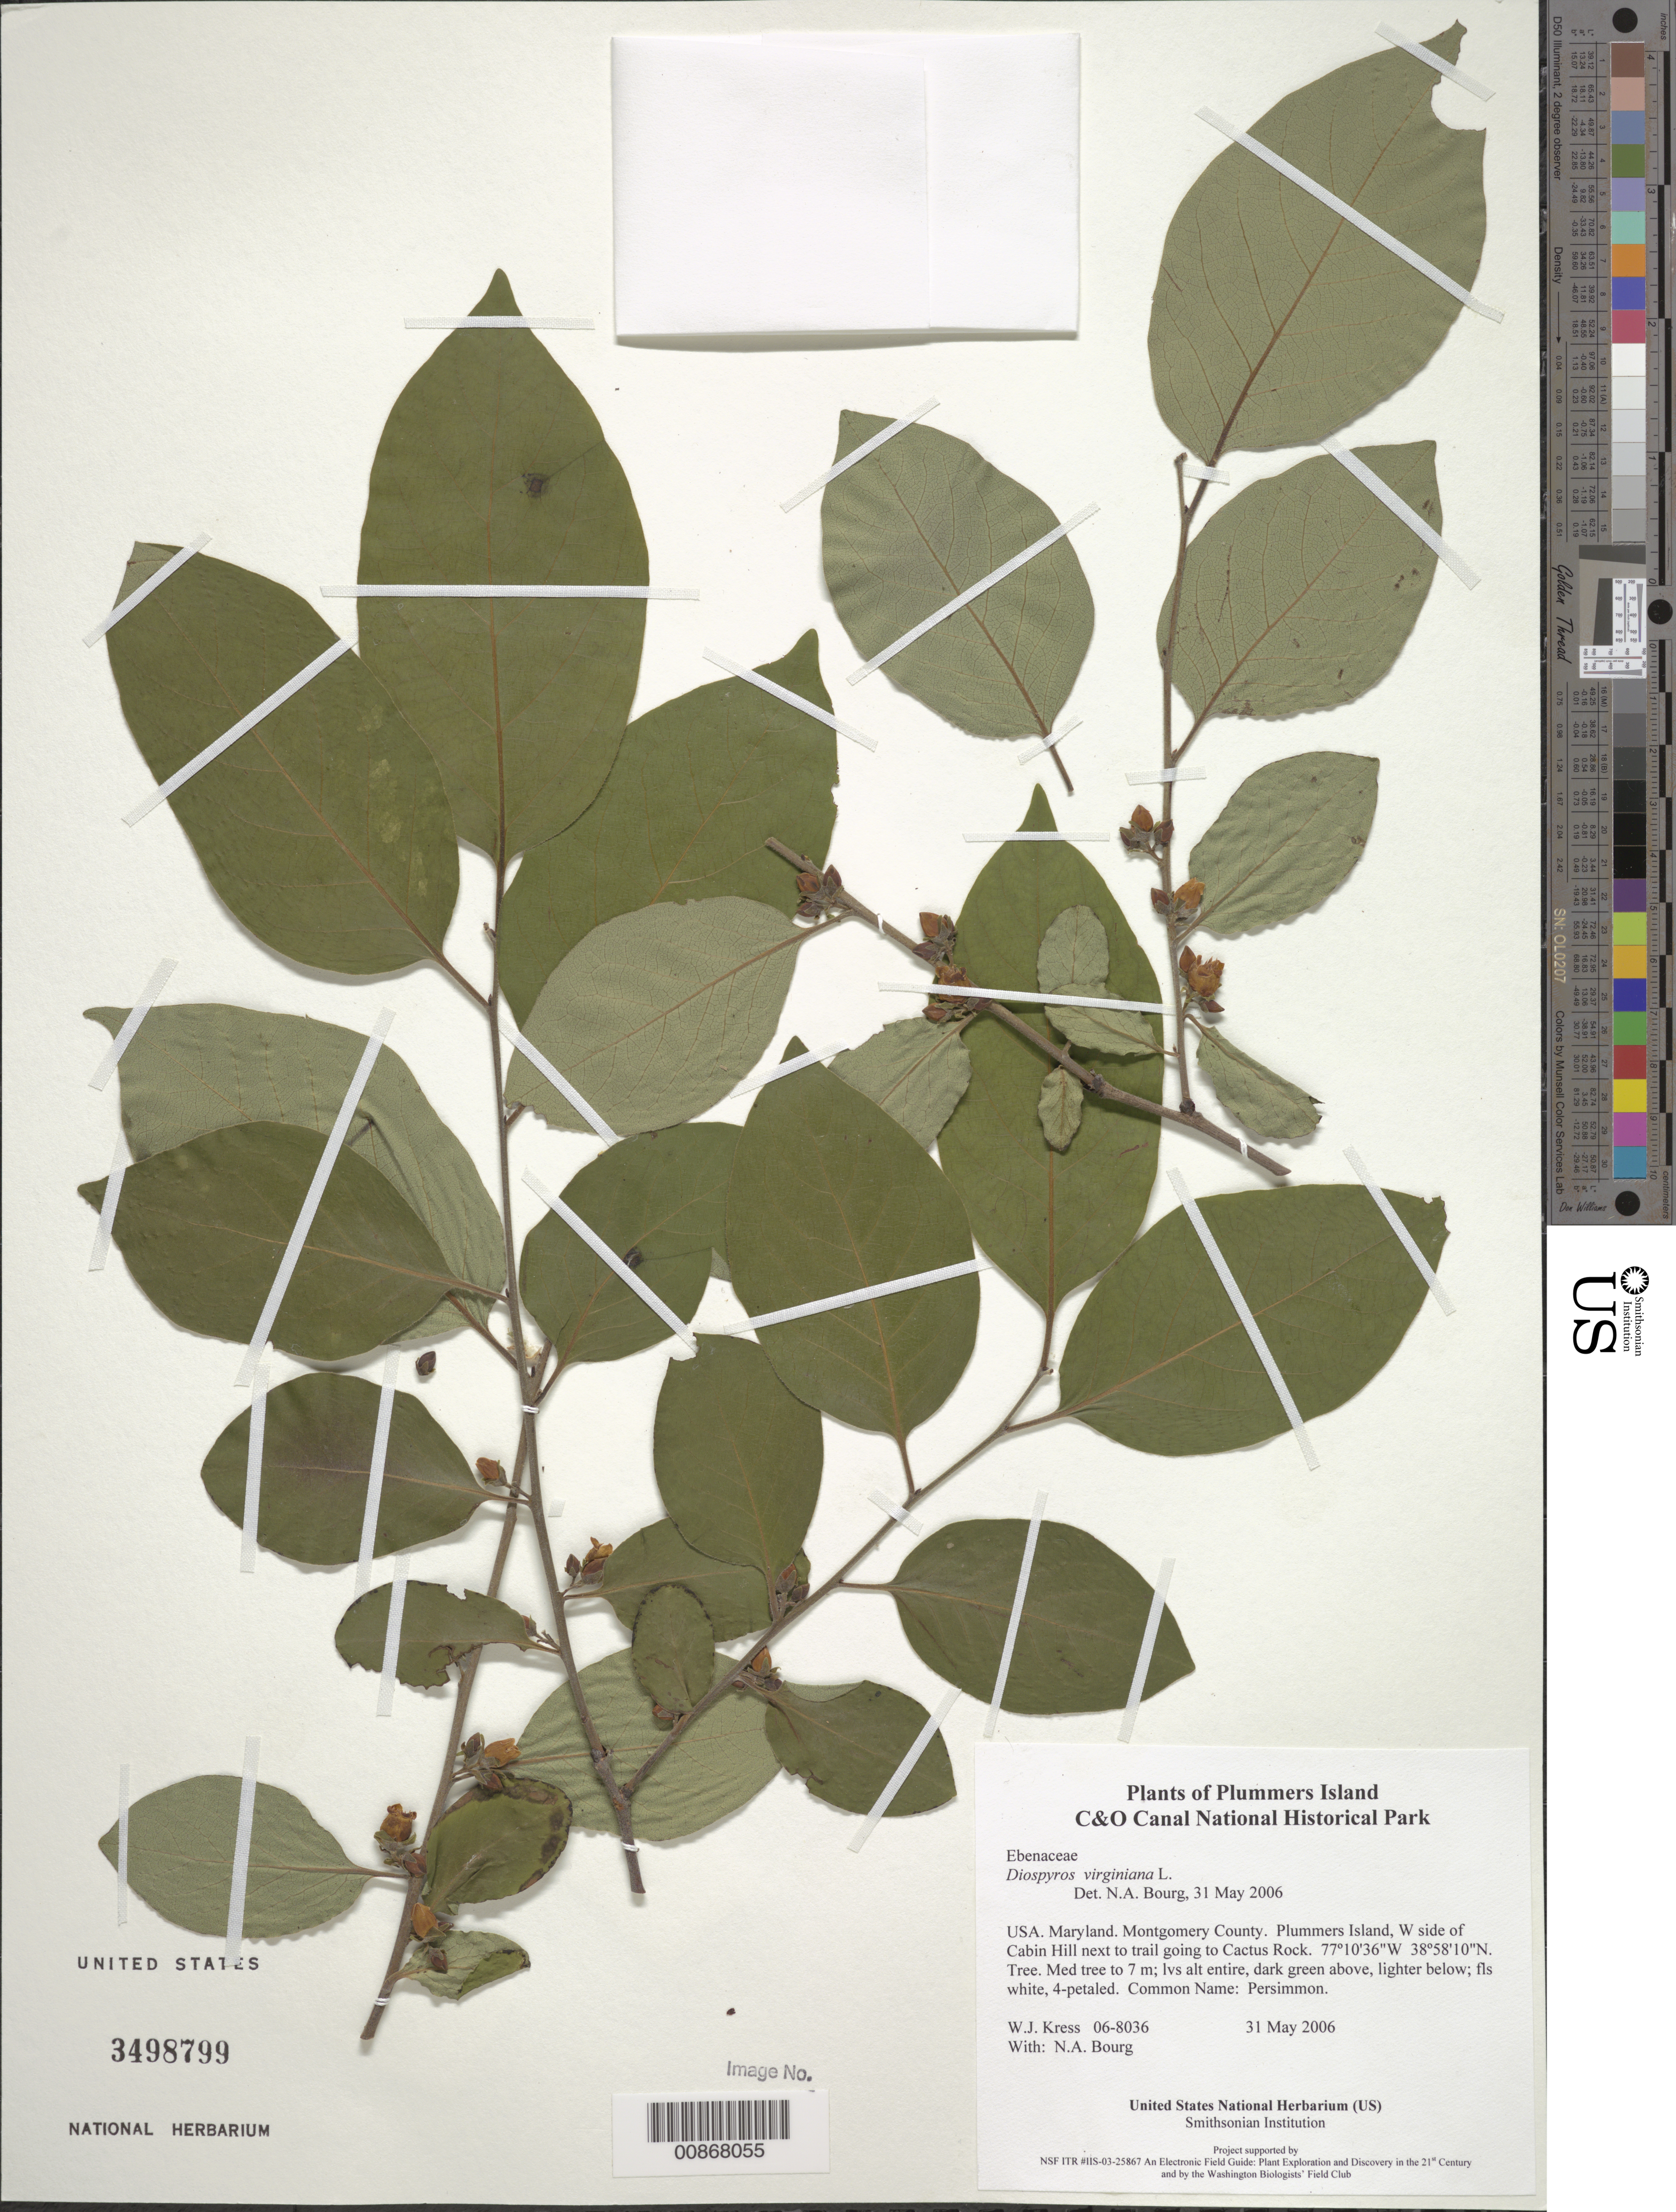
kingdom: Plantae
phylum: Tracheophyta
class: Magnoliopsida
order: Ericales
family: Ebenaceae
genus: Diospyros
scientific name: Diospyros virginiana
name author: L.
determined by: Bourg, N. A.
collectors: W. J. Kress & N. A. Bourg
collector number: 06-8036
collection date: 2006-05-31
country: United States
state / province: Maryland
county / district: Montgomery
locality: Chesapeake and Ohio Canal National Historical Park, Plummers Island, on W side of cabin between water tank and picnic tables.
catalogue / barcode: US 3498799